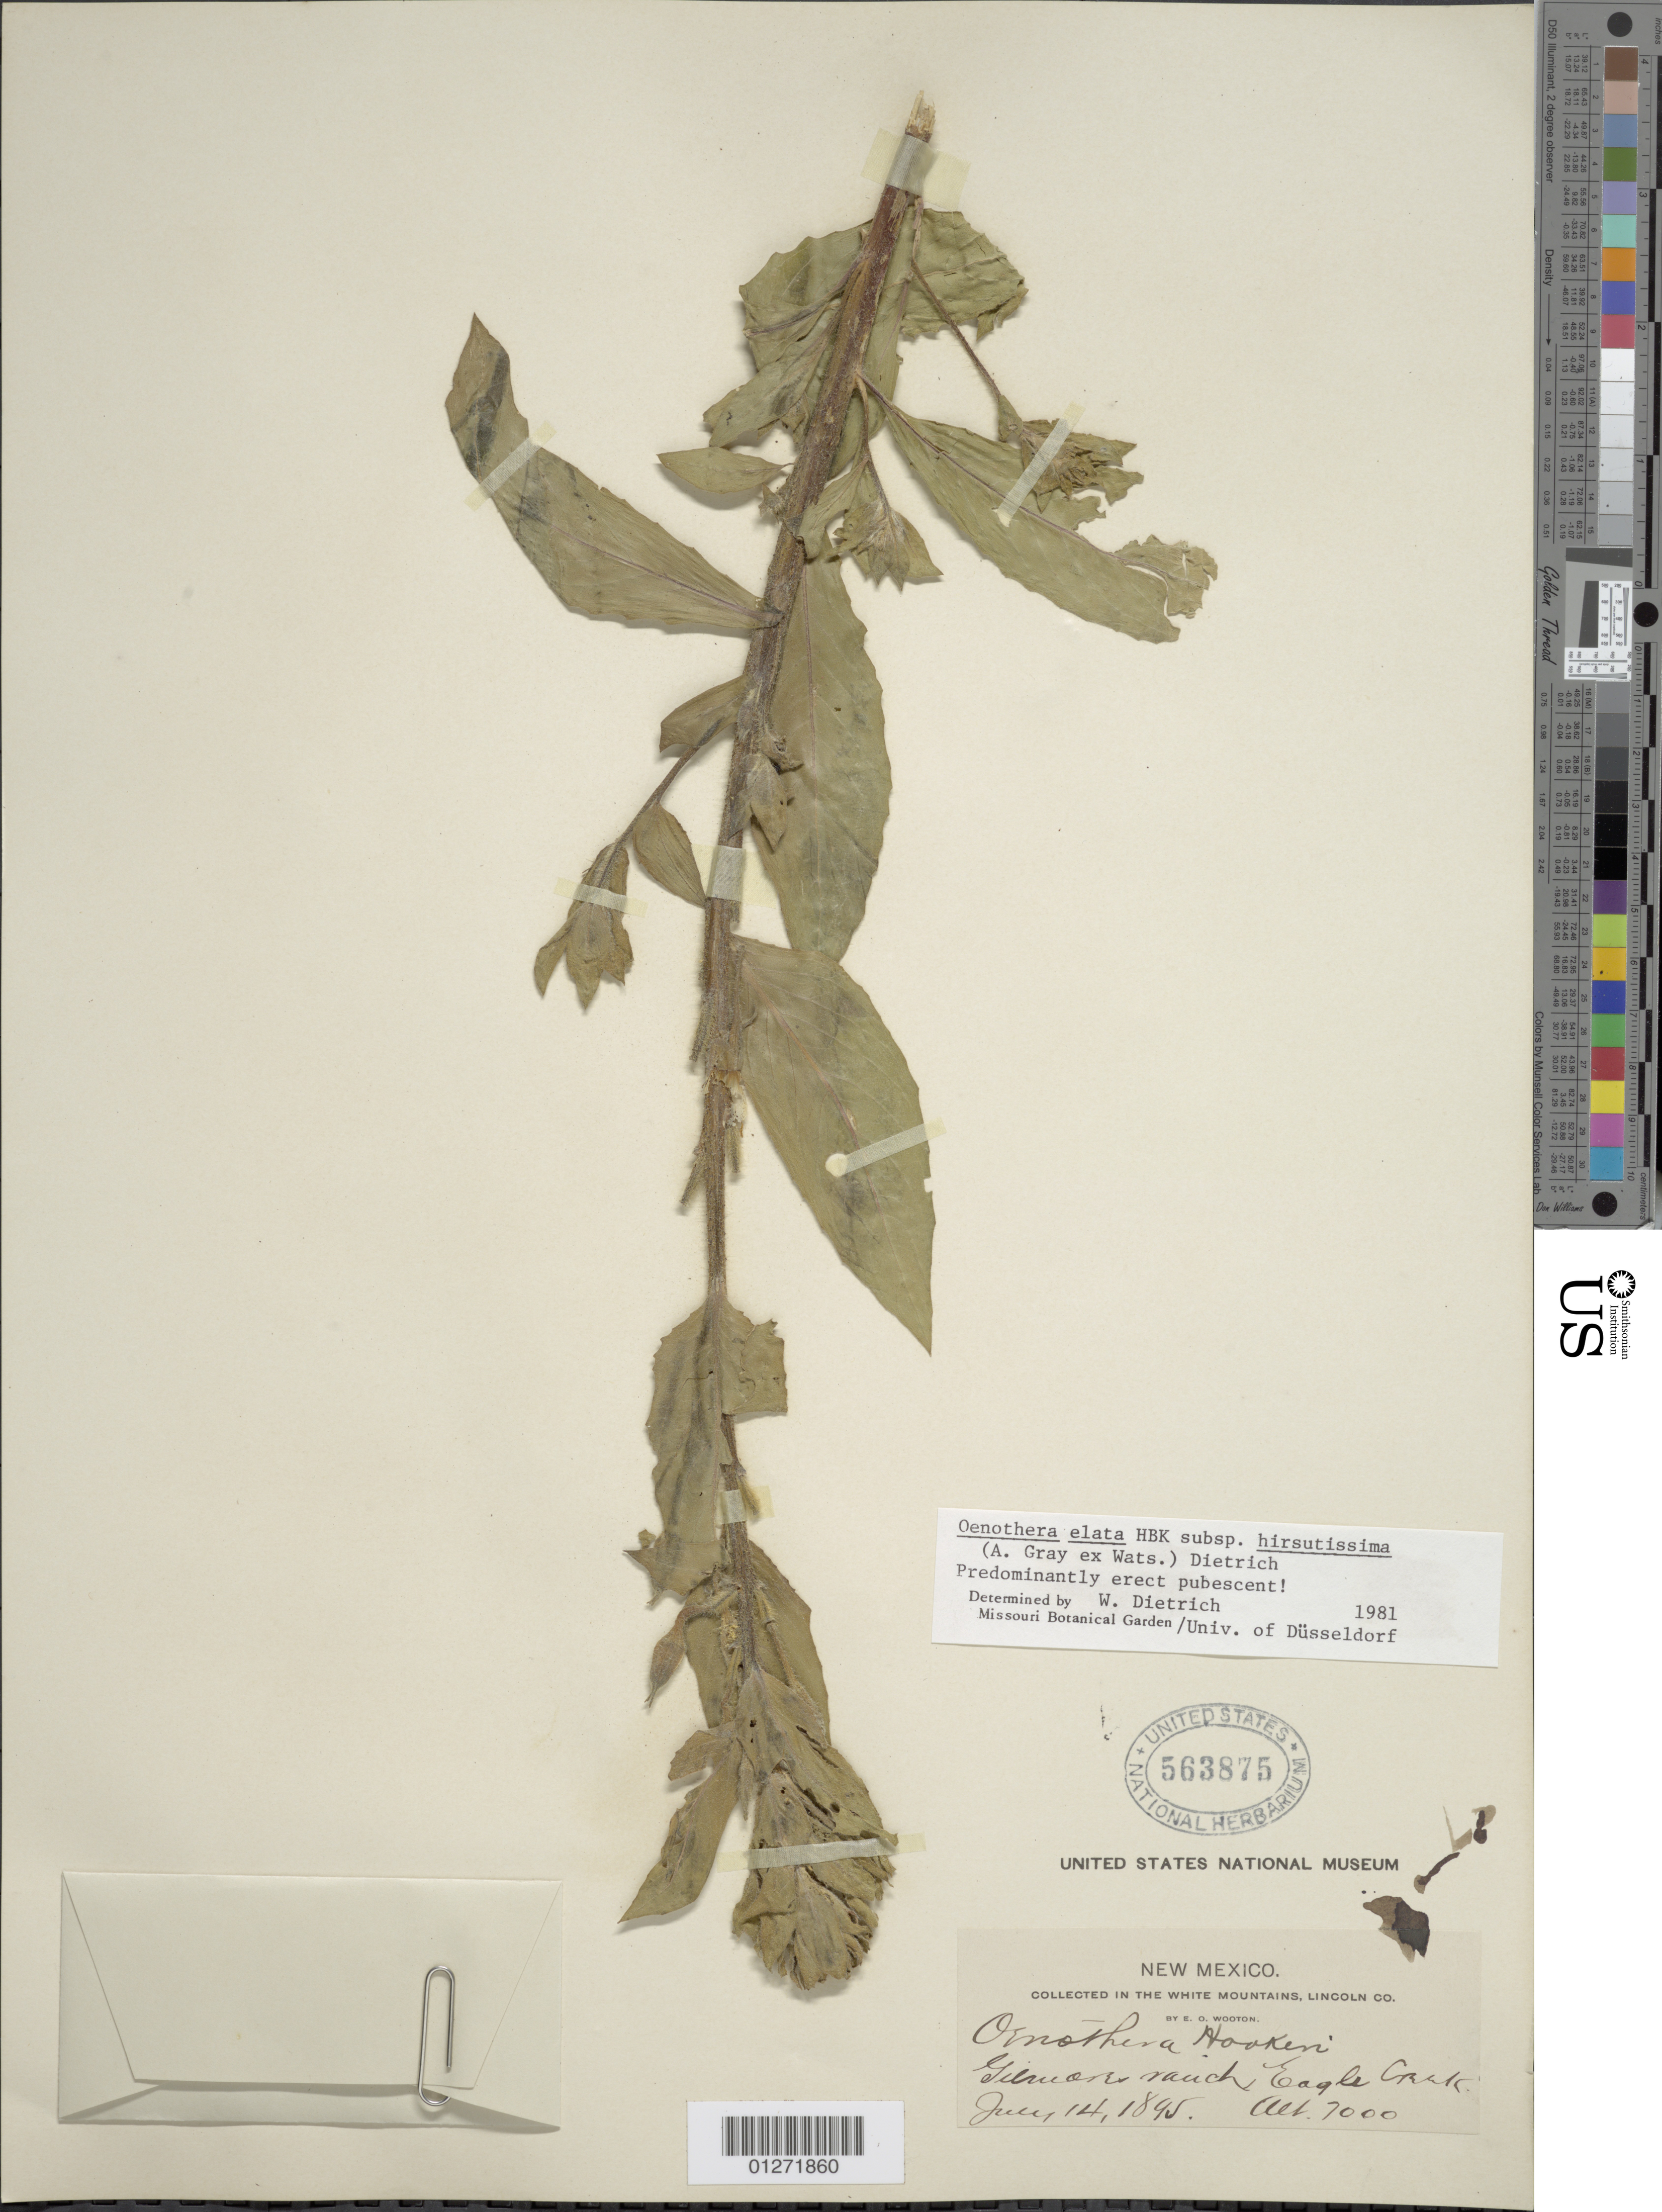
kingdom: Plantae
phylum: Tracheophyta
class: Magnoliopsida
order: Myrtales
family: Onagraceae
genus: Oenothera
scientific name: Oenothera elata subsp. hirsutissima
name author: (A. Gray ex S. Watson) W. Dietr.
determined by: Dietrich, W.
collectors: E. O. Wooton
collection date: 1895-07-14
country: United States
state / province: New Mexico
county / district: Lincoln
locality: Gilmore's Ranch, White Mountains, Eagle Creek.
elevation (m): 2134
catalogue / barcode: US 563875